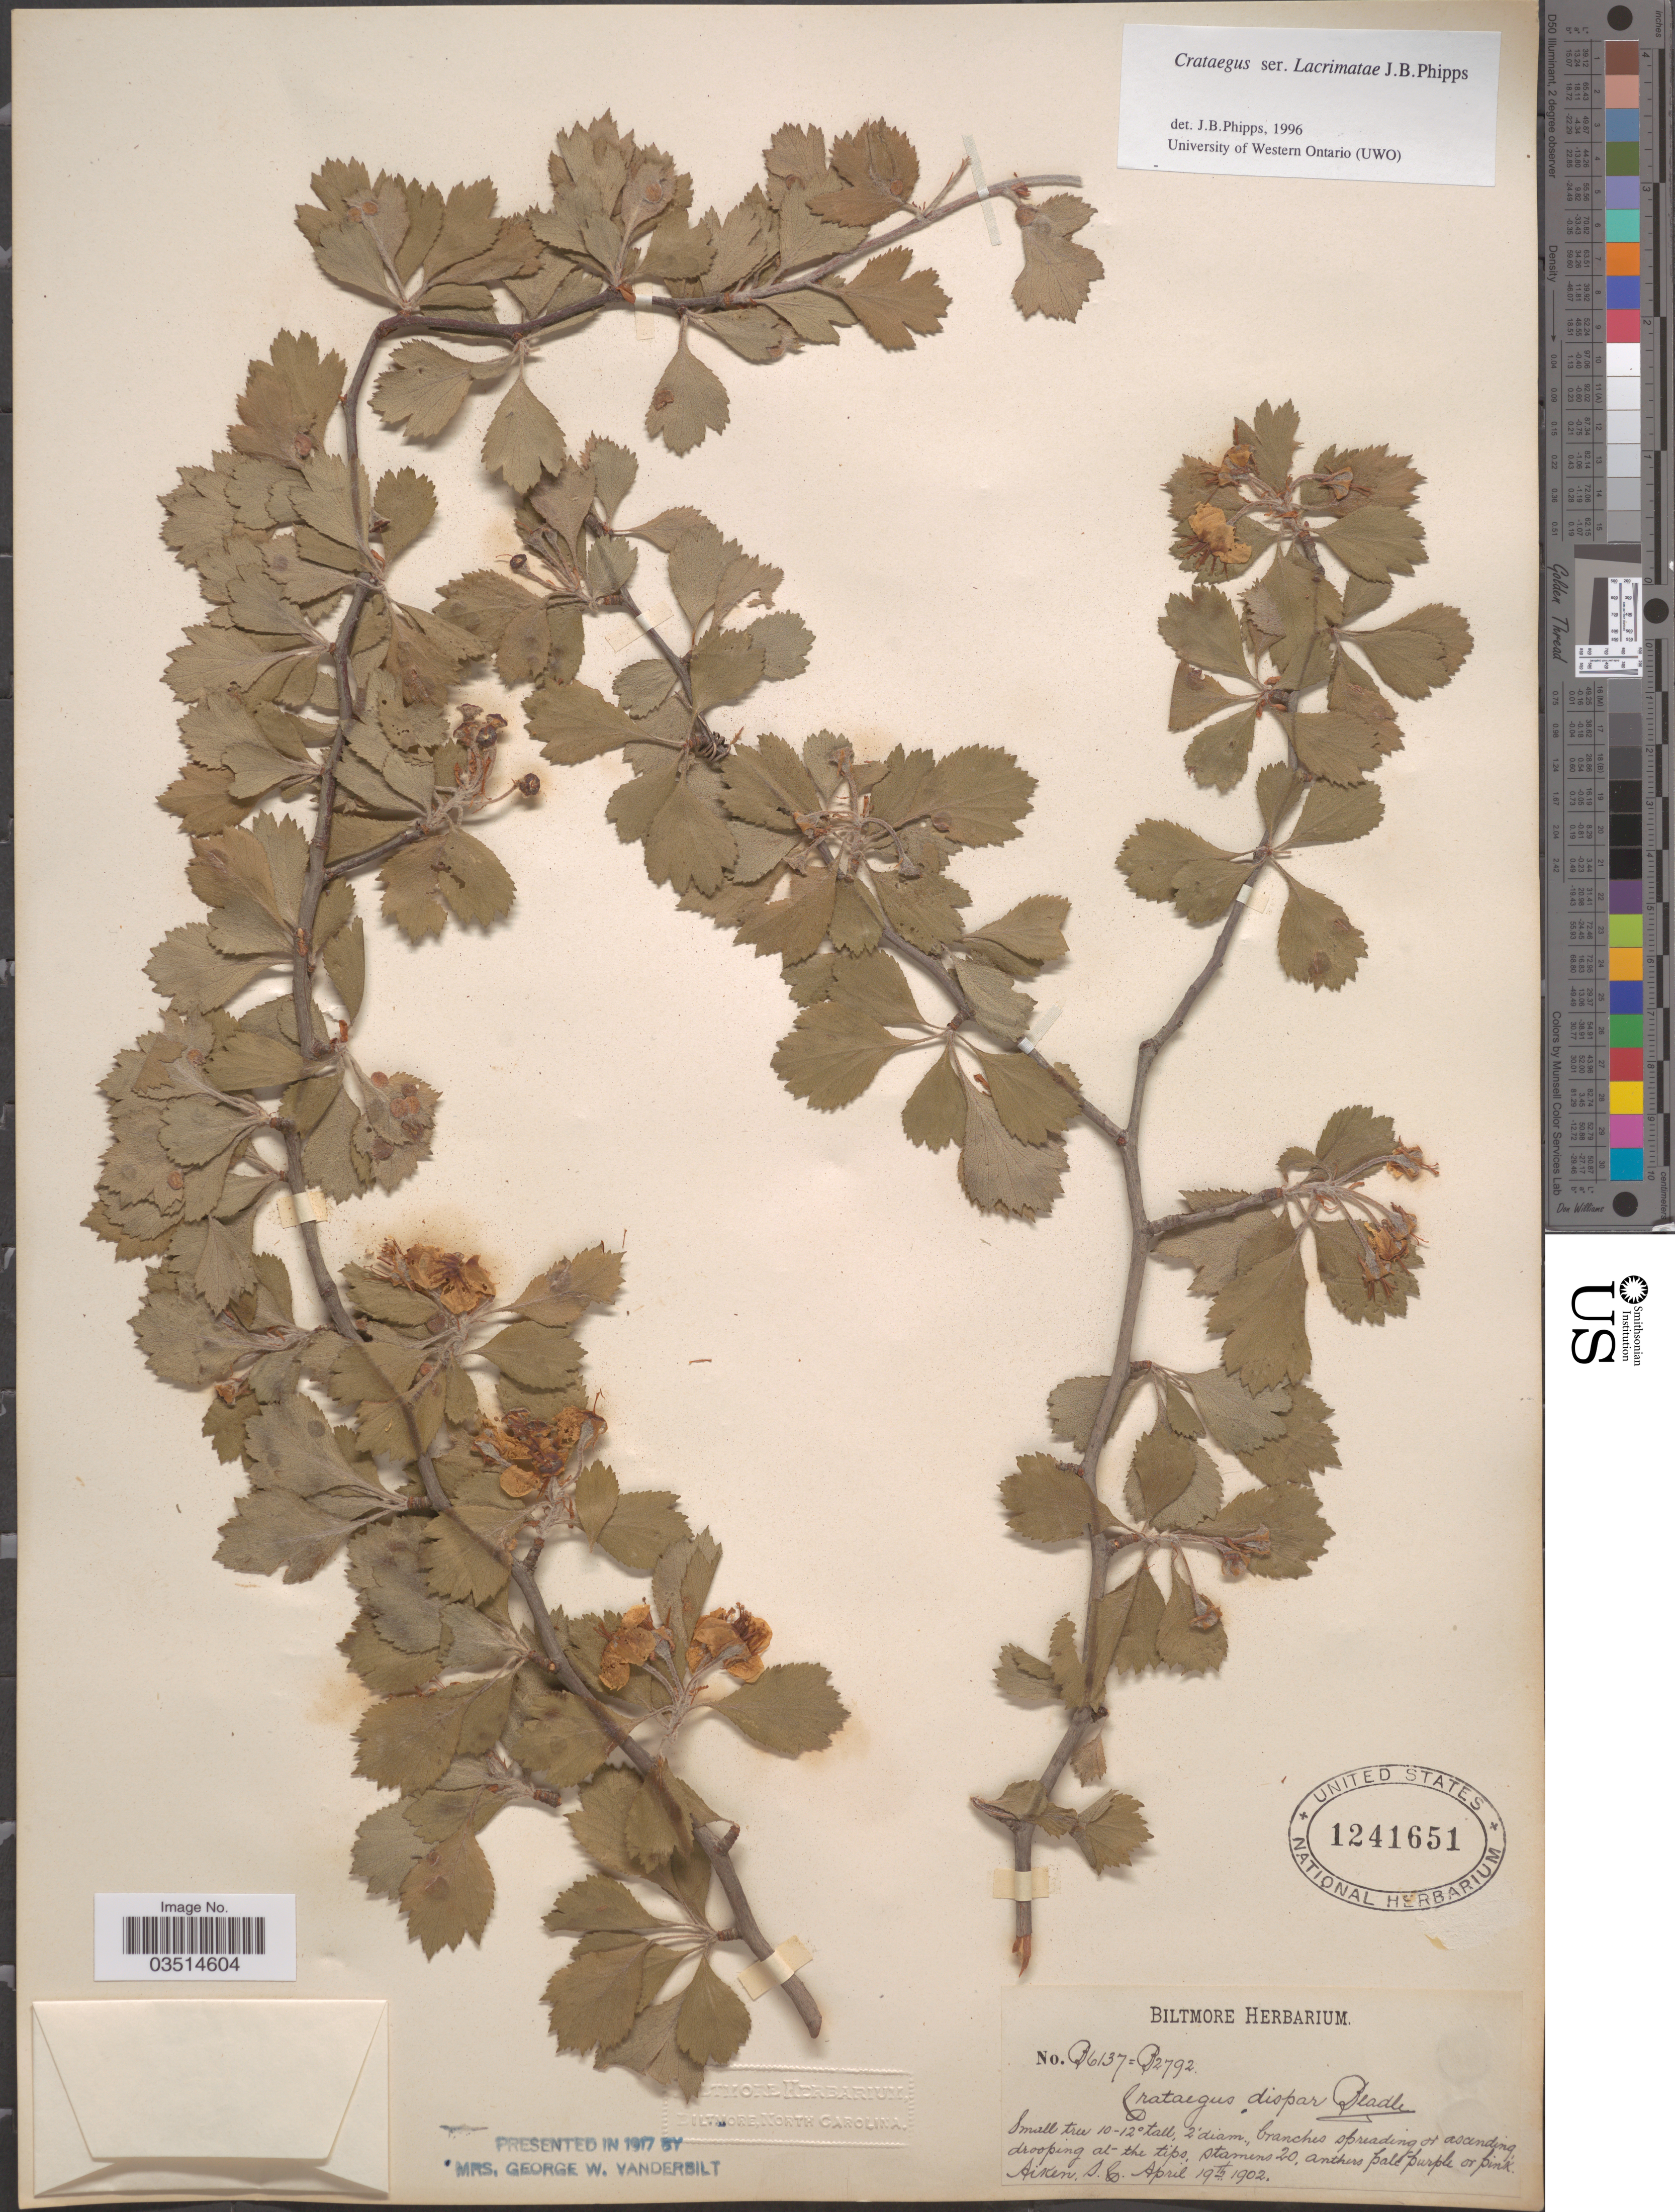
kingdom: Plantae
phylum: Tracheophyta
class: Magnoliopsida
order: Rosales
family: Rosaceae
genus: Crataegus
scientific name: Crataegus dispar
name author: Beadle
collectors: ex herb. Biltmore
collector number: B6137=B2792?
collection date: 1902-04-19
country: United States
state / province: South Carolina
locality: Aiken.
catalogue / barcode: US 1241651